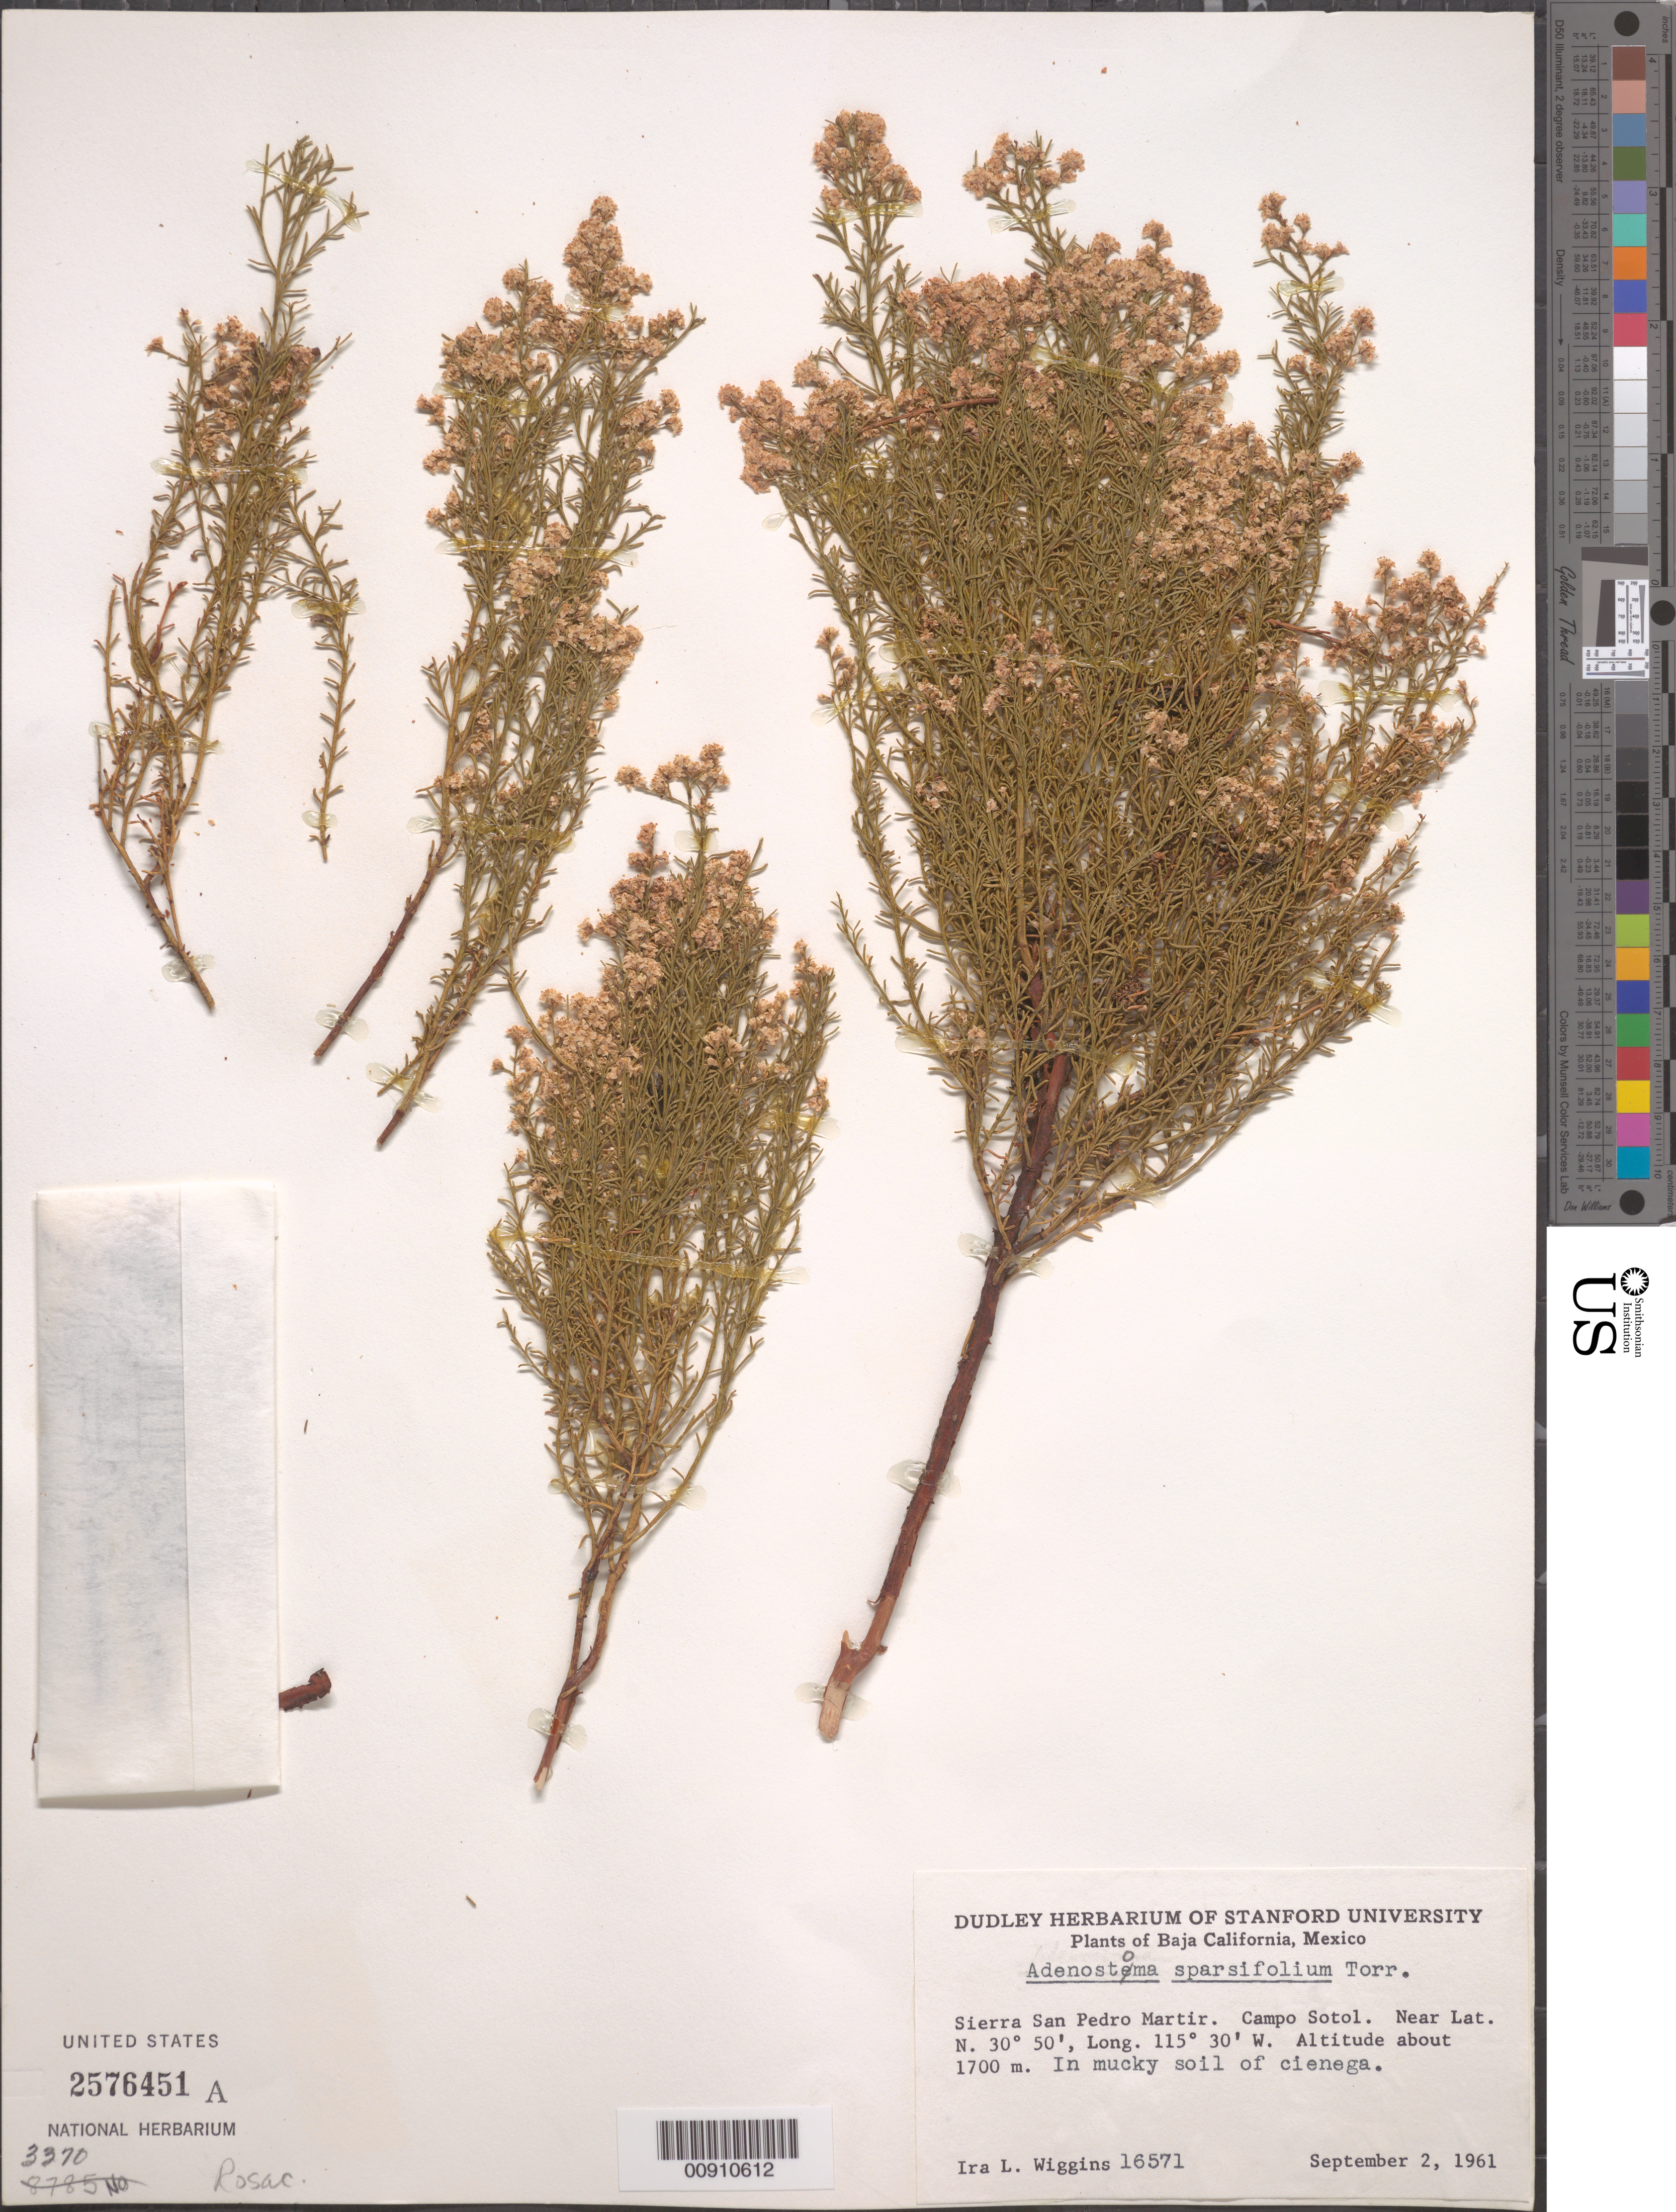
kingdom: Plantae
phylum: Tracheophyta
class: Magnoliopsida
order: Rosales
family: Rosaceae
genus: Adenostoma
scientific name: Adenostoma sparsifolium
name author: Torr.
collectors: I. L. Wiggins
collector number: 16571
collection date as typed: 02 Sep 1961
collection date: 1961-09-02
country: Mexico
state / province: Baja California Norte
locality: Sierra San Pedro Mártir. Campo Sotol, Baja California.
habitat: In mucky soil of ciénega.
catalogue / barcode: US 2576451A